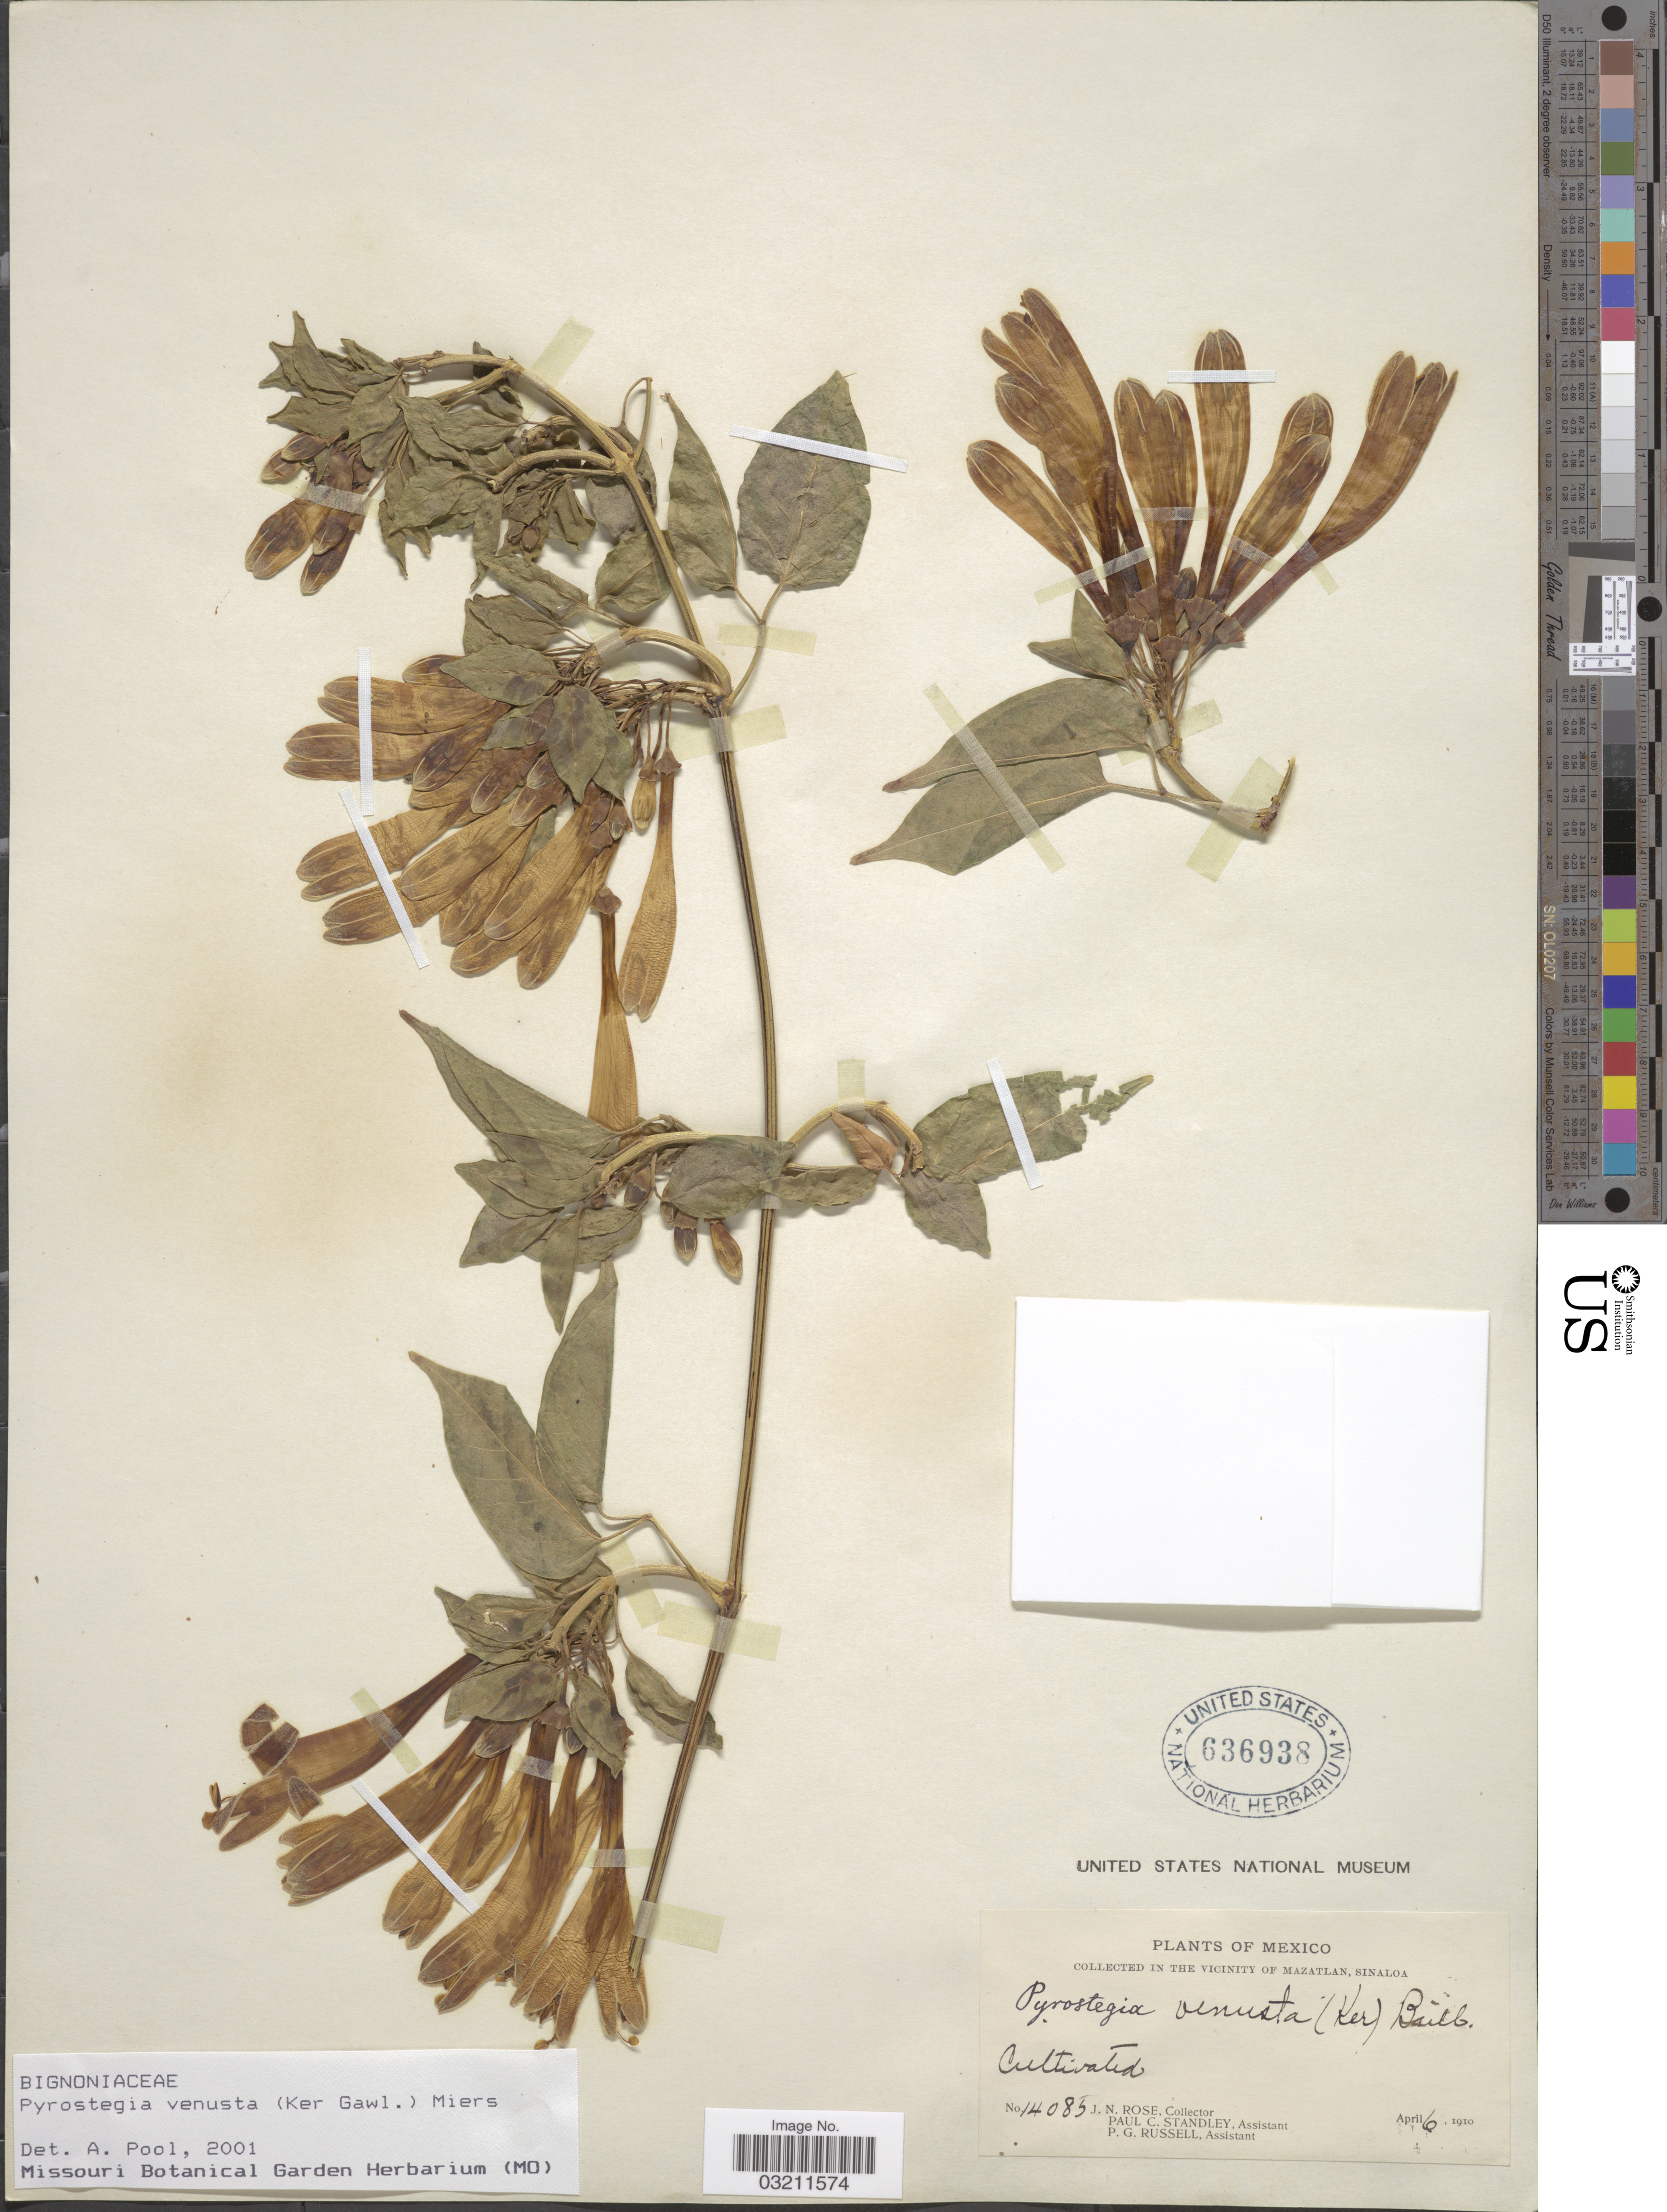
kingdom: Plantae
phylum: Tracheophyta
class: Magnoliopsida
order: Lamiales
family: Bignoniaceae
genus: Pyrostegia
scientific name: Pyrostegia venusta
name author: (Ker Gawl.) Miers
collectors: J. N. Rose, P. C. Standley & P. G. Russell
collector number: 14085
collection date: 1910-04-06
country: Mexico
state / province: Sinaloa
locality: Vicinity of Mazatlan.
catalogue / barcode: US 636938